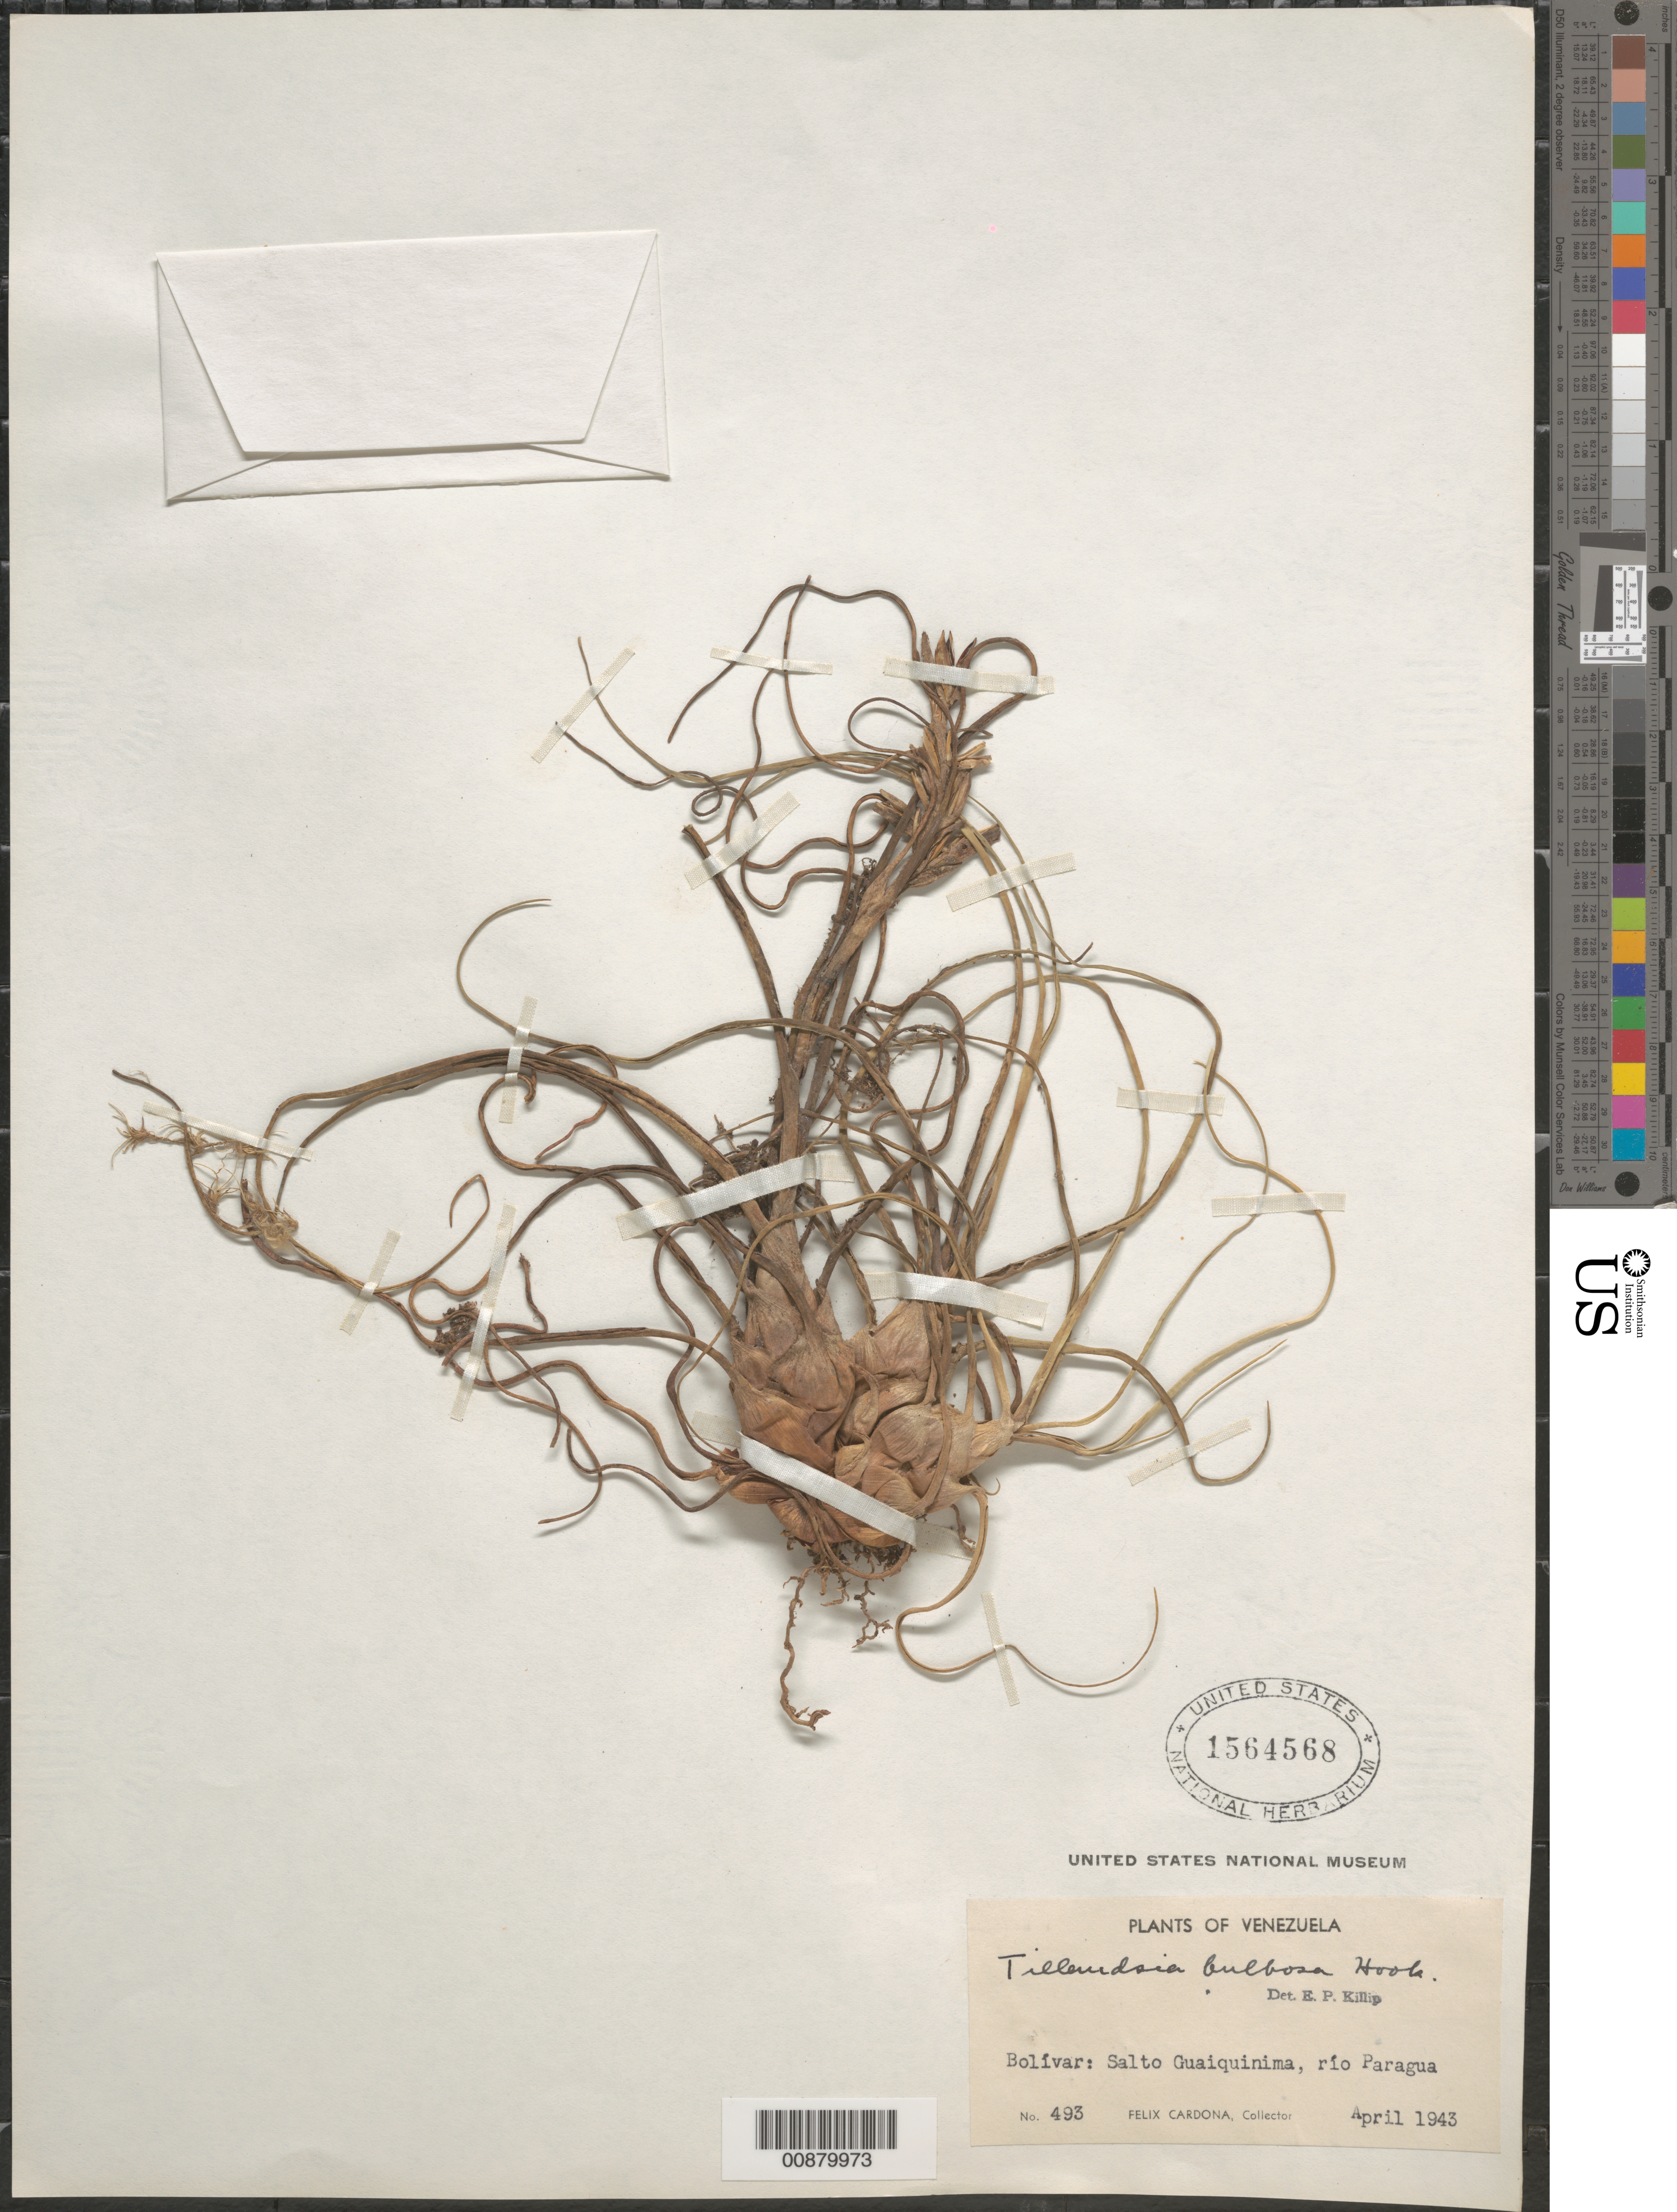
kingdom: Plantae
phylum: Tracheophyta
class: Liliopsida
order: Poales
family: Bromeliaceae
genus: Tillandsia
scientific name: Tillandsia bulbosa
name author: Hook.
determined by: Killip, Ellsworth P.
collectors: F. Cardona Puig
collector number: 493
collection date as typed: Apr-43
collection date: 1943-04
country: Venezuela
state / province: Bolívar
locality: Río Paragua, Salto Guaiquinima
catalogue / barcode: US 1564568